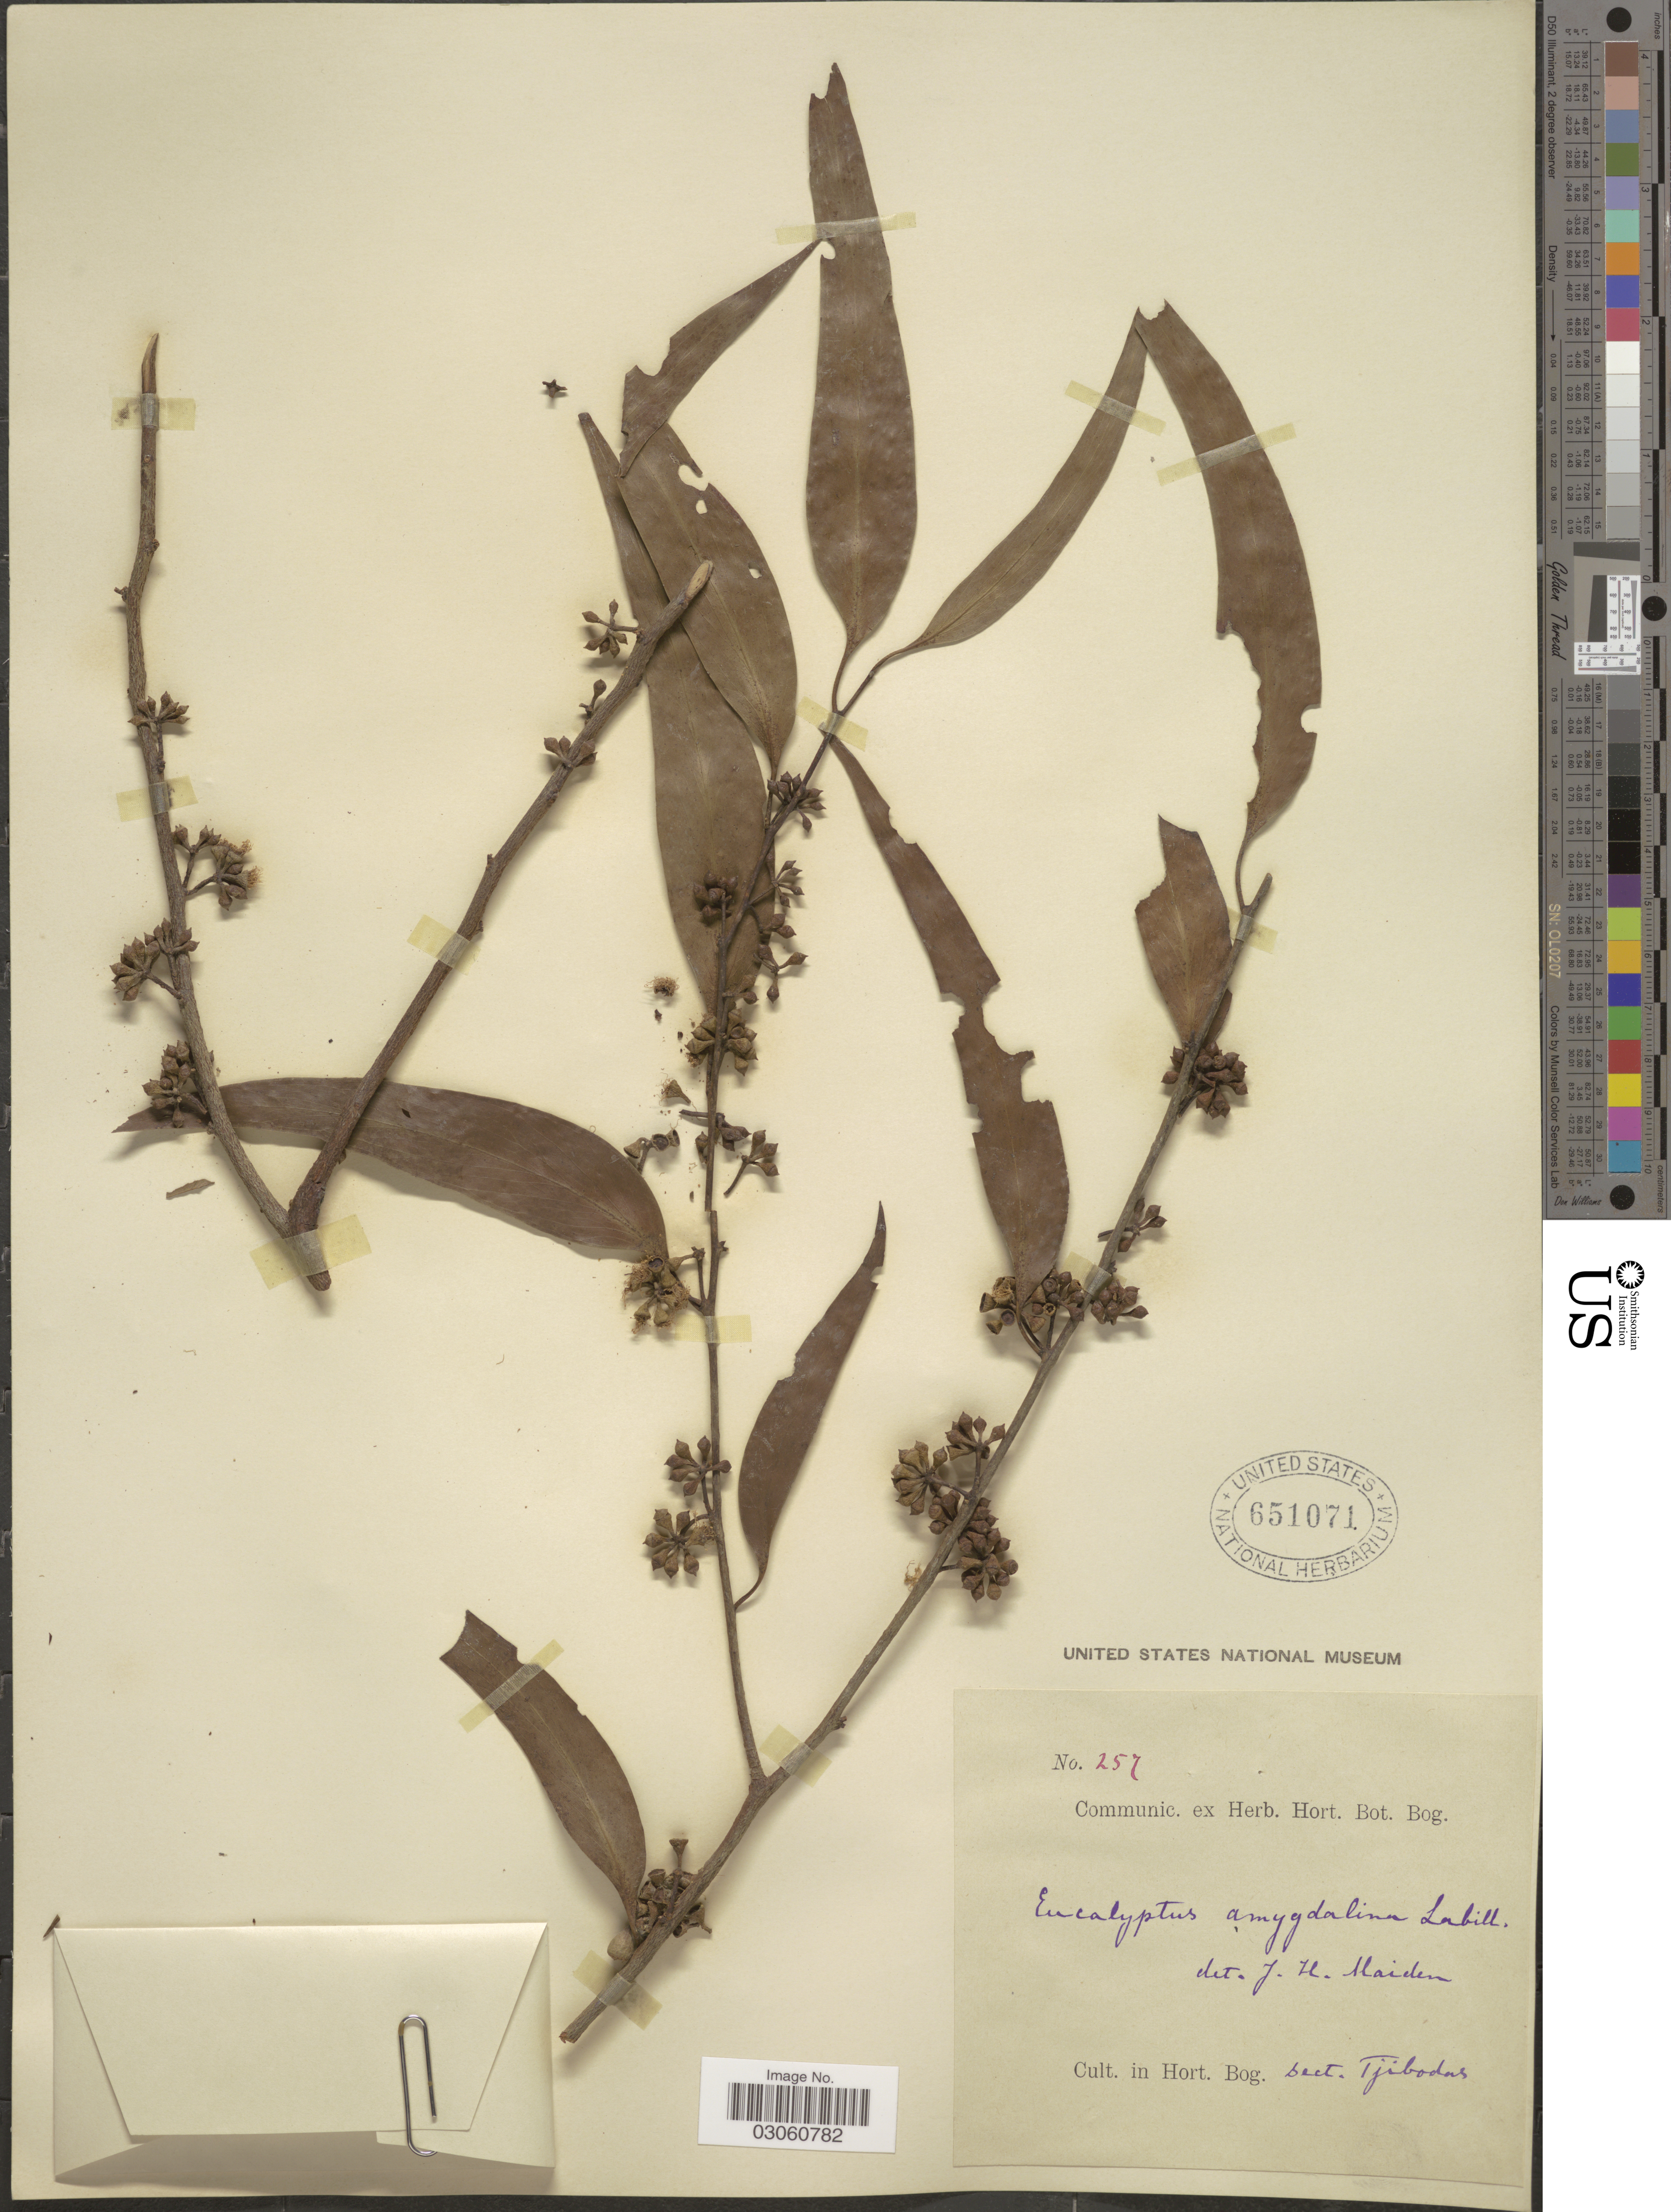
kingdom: Plantae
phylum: Tracheophyta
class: Magnoliopsida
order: Myrtales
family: Myrtaceae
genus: Eucalyptus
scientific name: Eucalyptus amygdalina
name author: Labill.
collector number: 257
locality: Cult. in Hort. Bog, sect. Tjibodas.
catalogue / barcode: US 651071